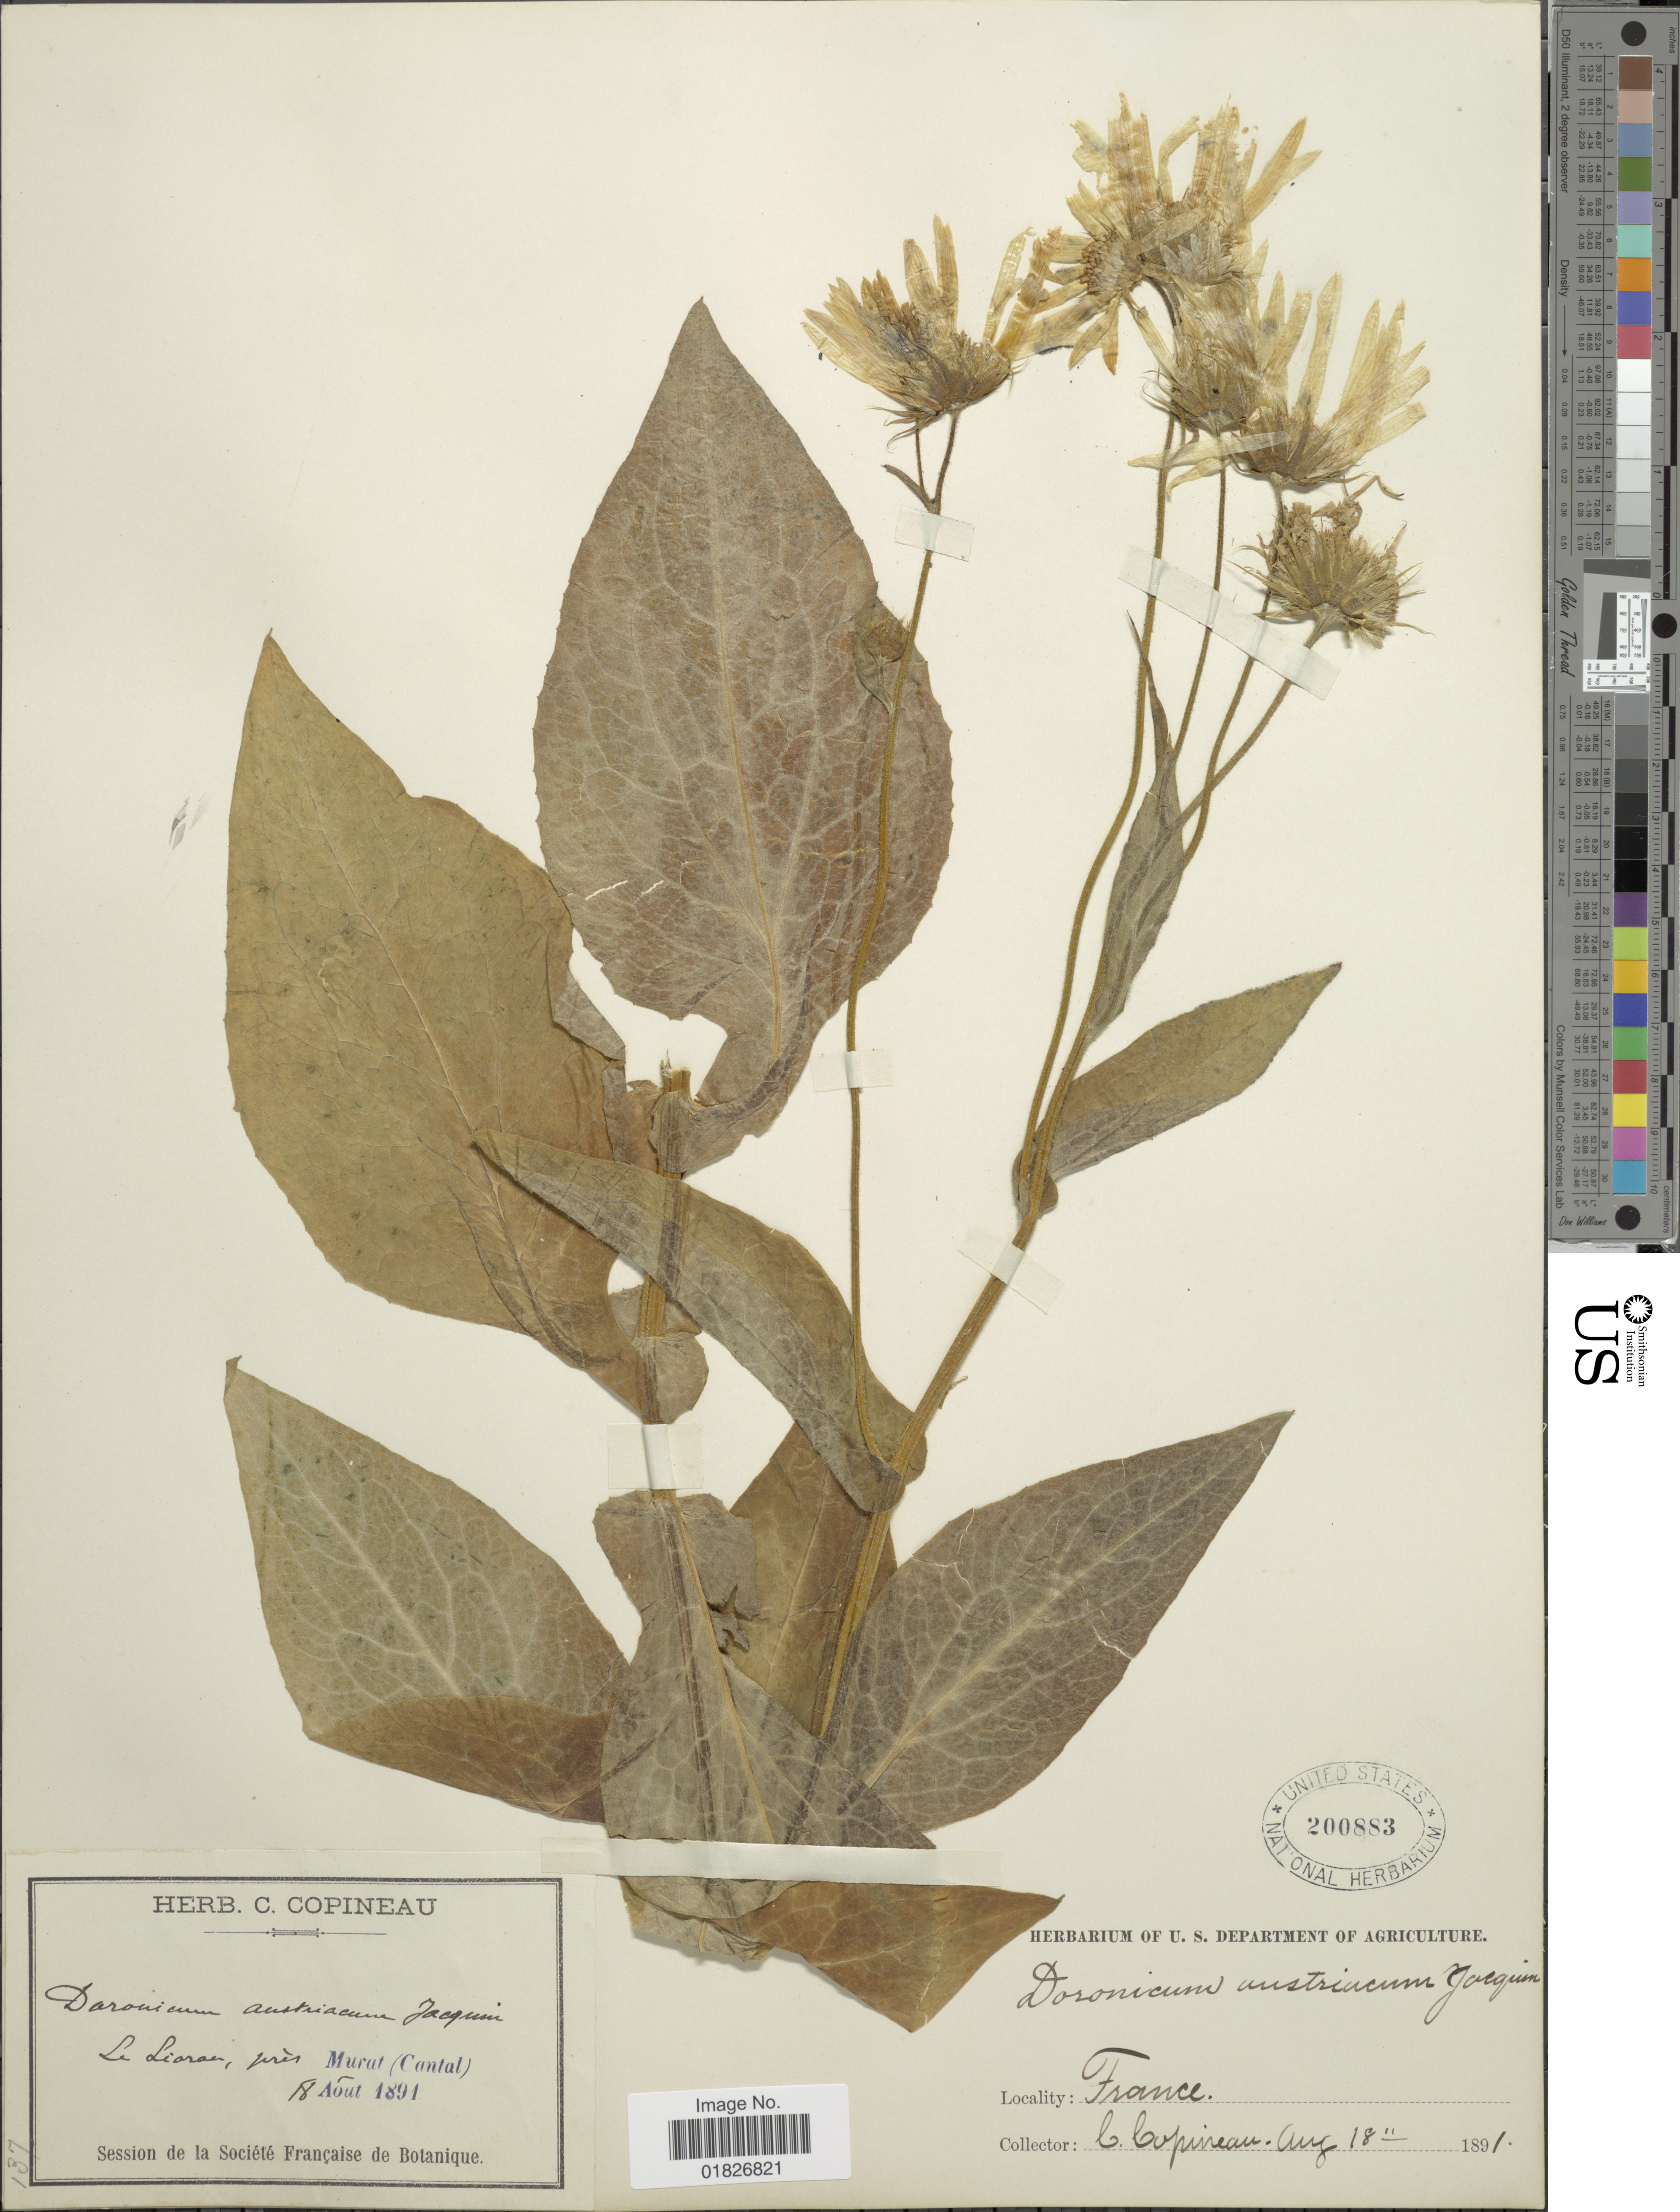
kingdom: Plantae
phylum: Tracheophyta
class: Magnoliopsida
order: Asterales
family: Asteraceae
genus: Doronicum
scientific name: Doronicum austriacum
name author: Jacq.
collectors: C. Copineau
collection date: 1891-08-18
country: France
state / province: Auvergne-Rhône-Alpes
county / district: Cantal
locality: Le Liorau, pres Murat (Cantal)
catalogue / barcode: US 200883